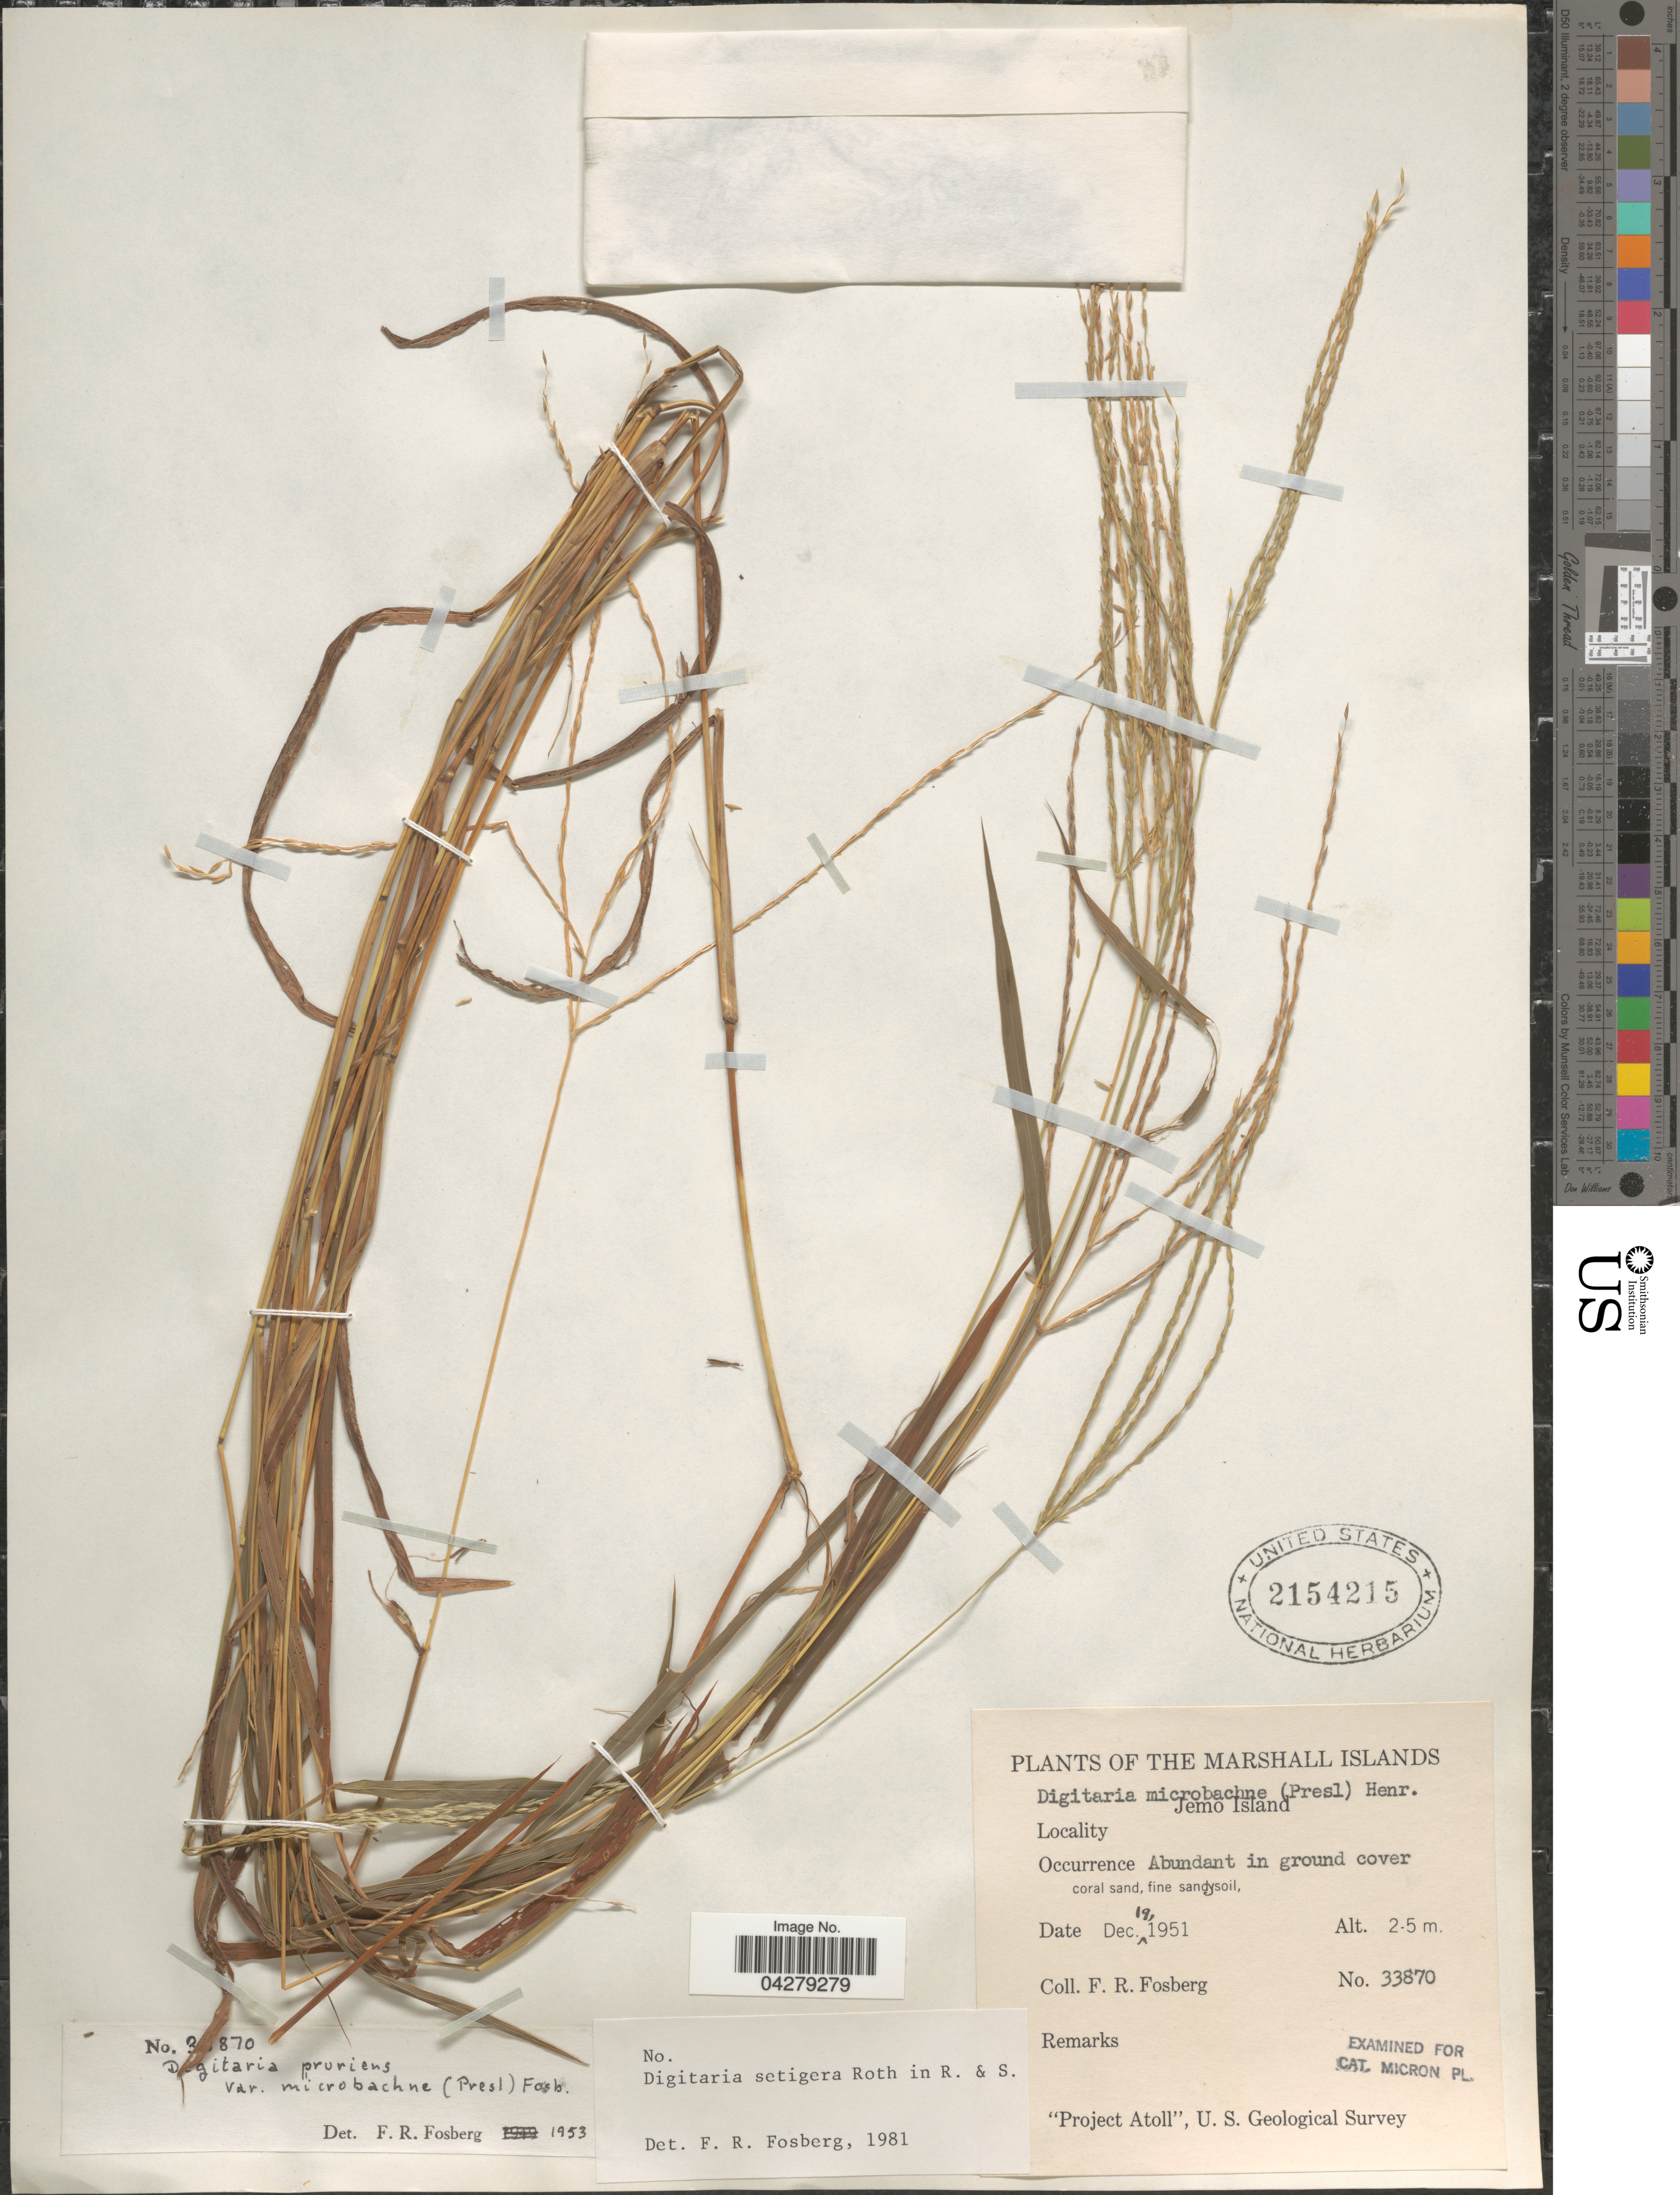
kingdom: Plantae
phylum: Tracheophyta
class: Liliopsida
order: Poales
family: Poaceae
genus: Digitaria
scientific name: Digitaria setigera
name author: Roth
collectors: F. R. Fosberg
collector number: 33870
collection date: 1951-12-19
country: Marshall Islands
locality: Jemo Island. "Project Atoll", U. S. Geological Survey.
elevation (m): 2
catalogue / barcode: US 2154215